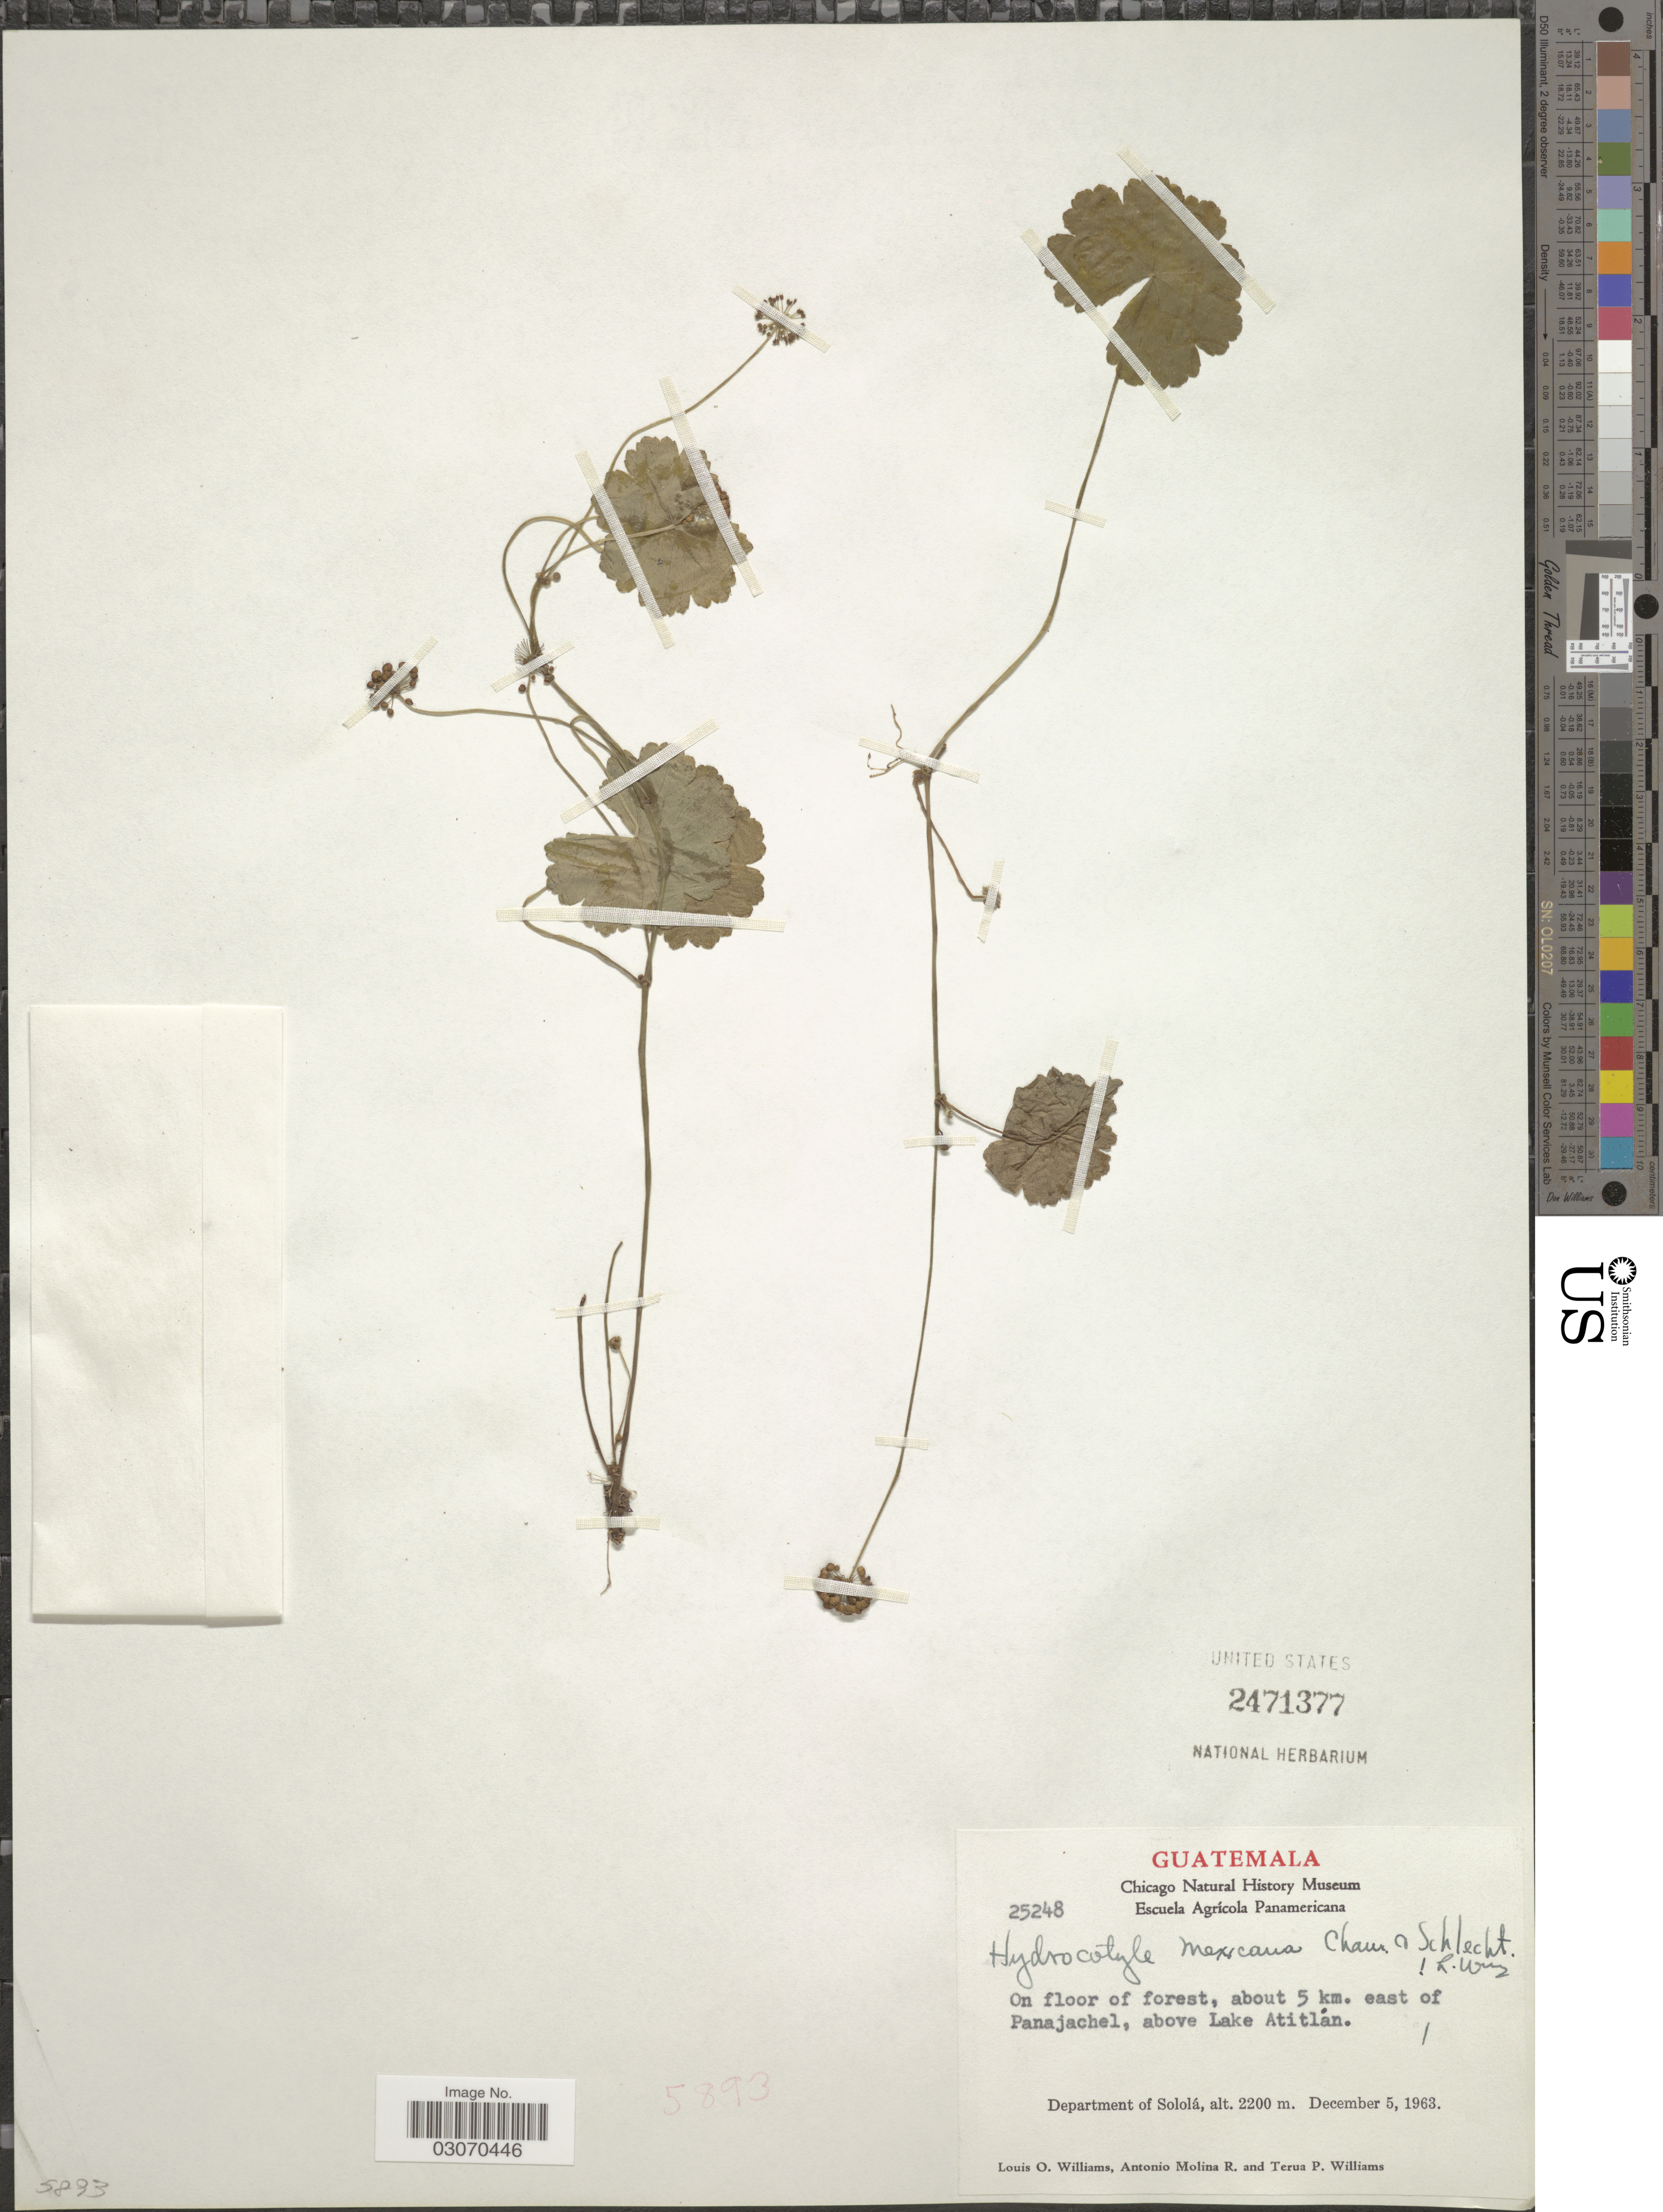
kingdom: Plantae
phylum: Tracheophyta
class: Magnoliopsida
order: Apiales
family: Araliaceae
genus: Hydrocotyle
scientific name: Hydrocotyle mexicana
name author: Schltdl. & Cham.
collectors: L. O. Williams, A. Molina R. & T. Williams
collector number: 25248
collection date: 1963-12-05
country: Guatemala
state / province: Sololá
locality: About 5 km. east of Panajachel, above Lake Atitlán, Department of Sololá.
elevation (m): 2200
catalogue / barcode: US 2471377